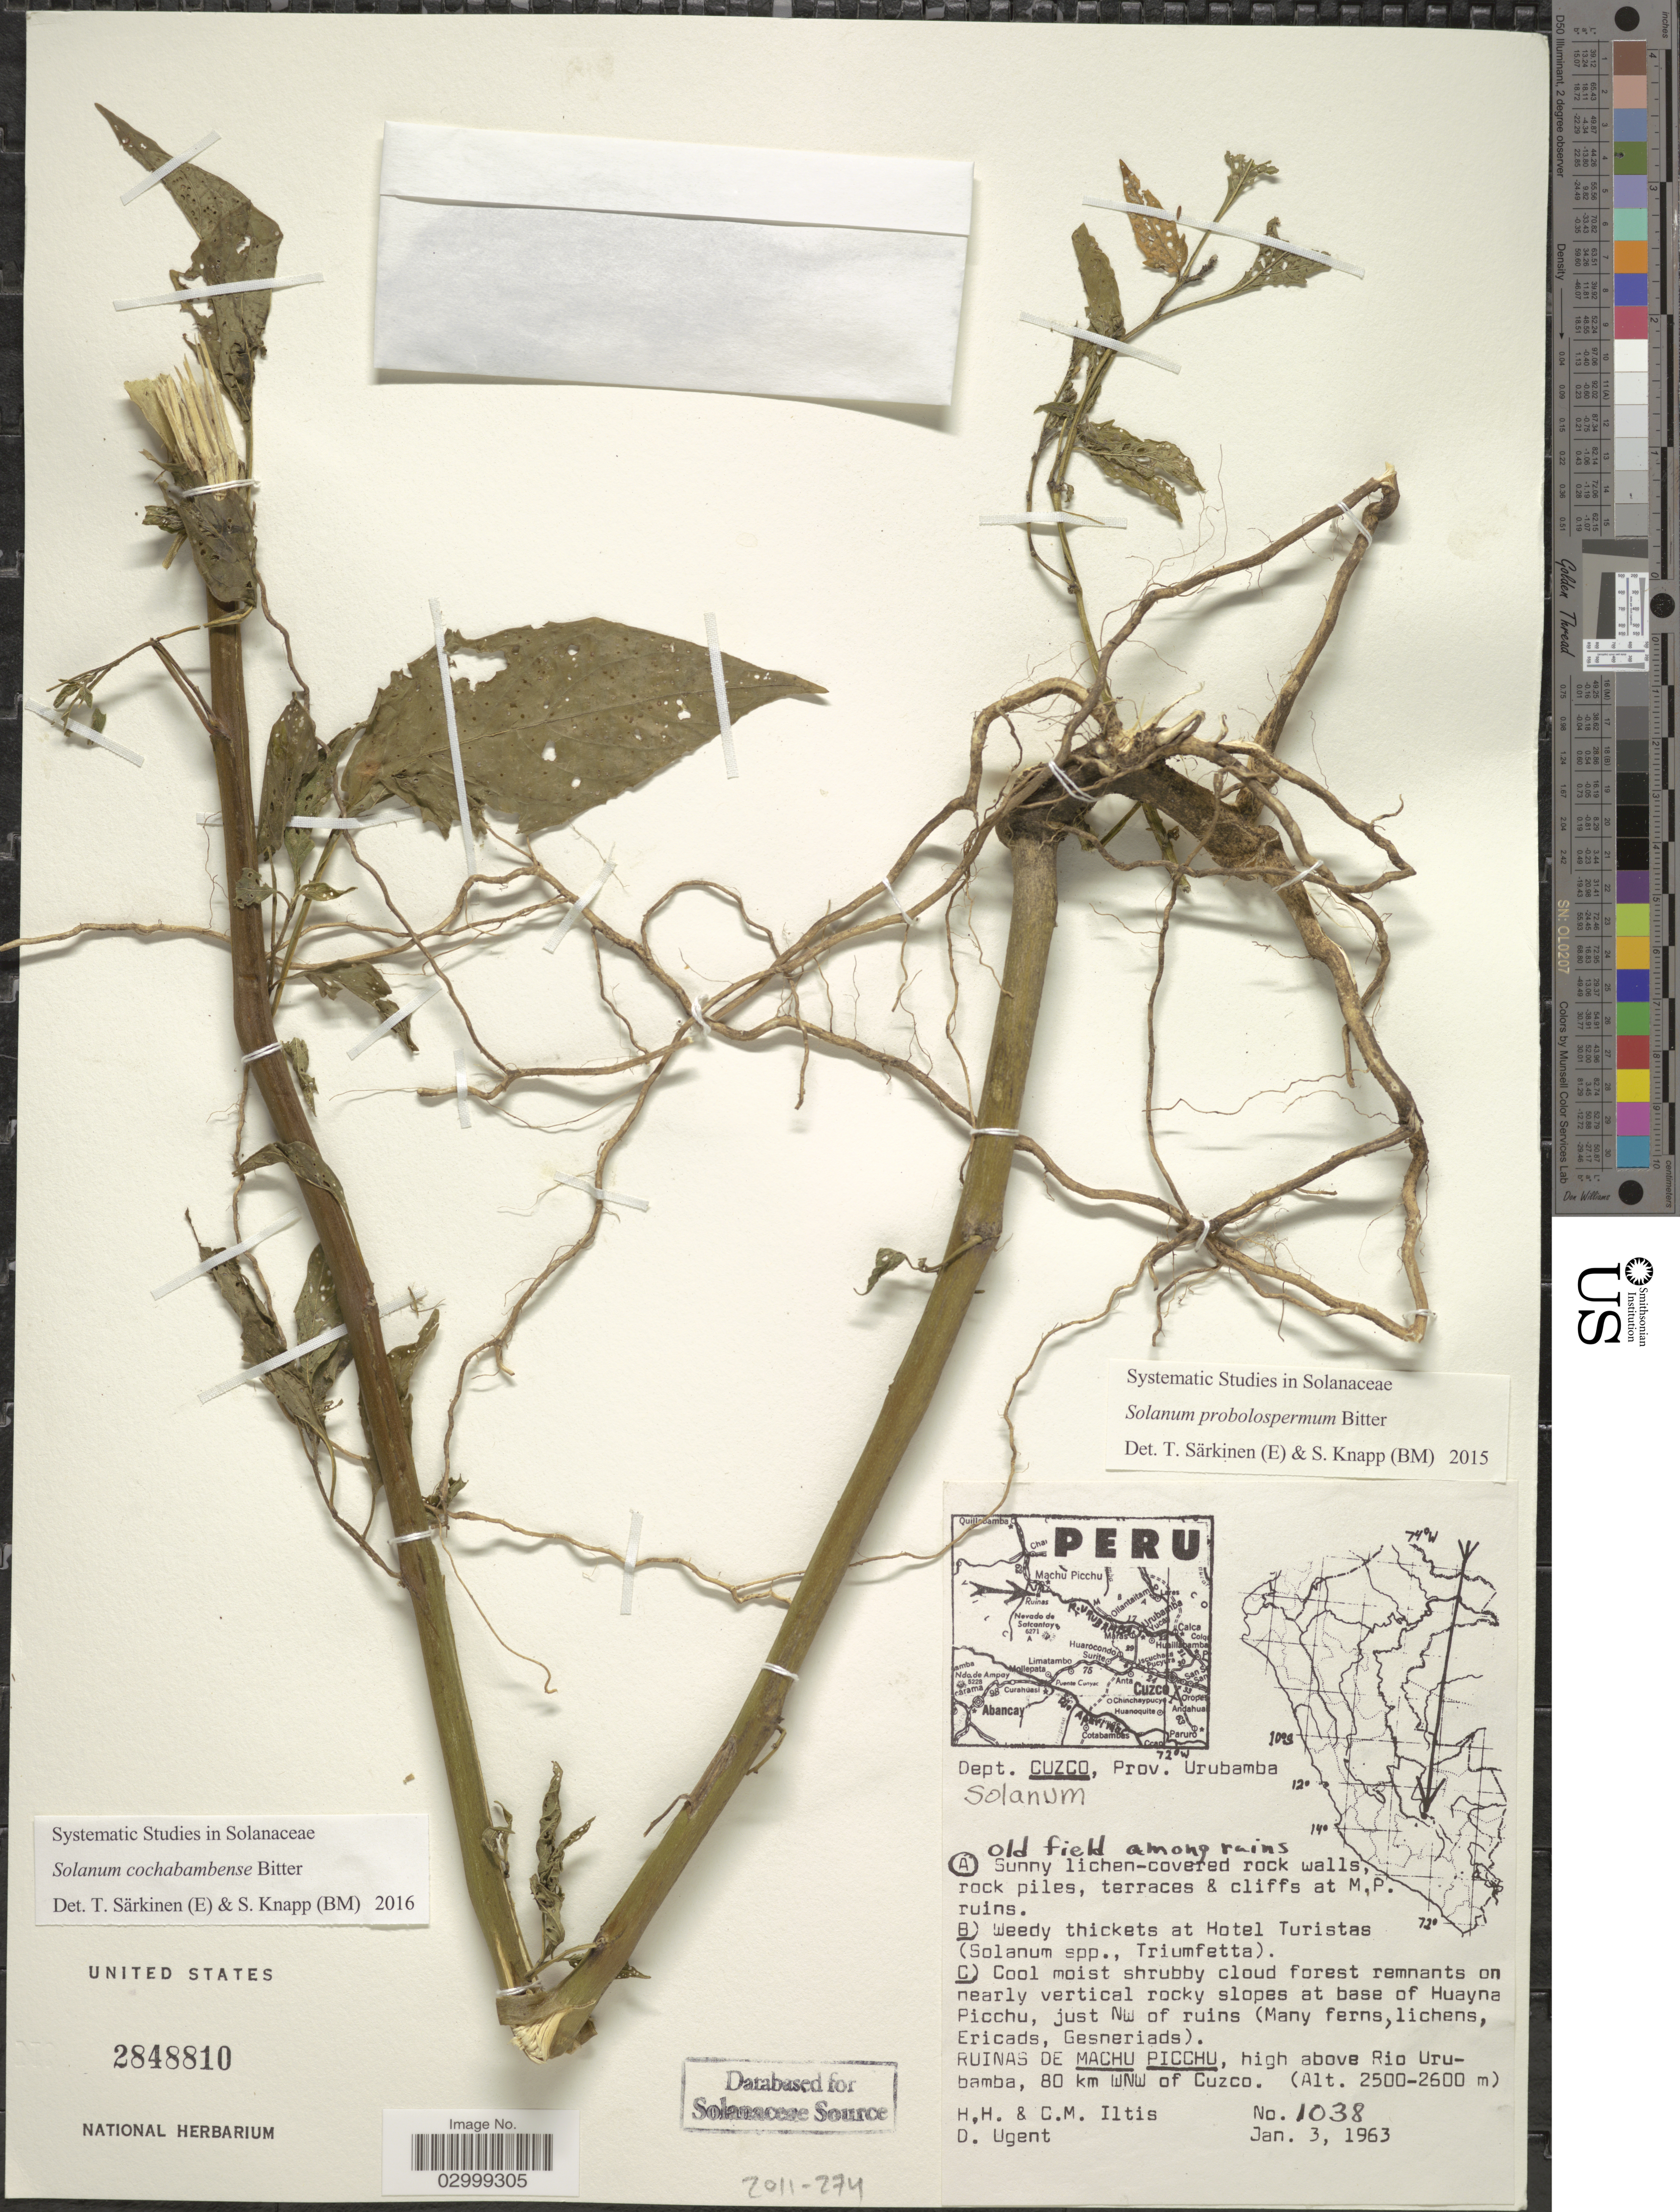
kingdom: Plantae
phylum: Tracheophyta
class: Magnoliopsida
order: Solanales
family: Solanaceae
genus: Solanum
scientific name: Solanum cochabambense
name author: Bitter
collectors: H. H. Iltis, C. M Iltis & D. Ugent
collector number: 1038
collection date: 1963-01-03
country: Peru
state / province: Cusco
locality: Dept. Cuzco, Prov. Urubamba, Ruinas de Machu Picchu, high above Rio Urubamba, 80 km WNW of Cuzco.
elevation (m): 2500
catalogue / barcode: US 2848810